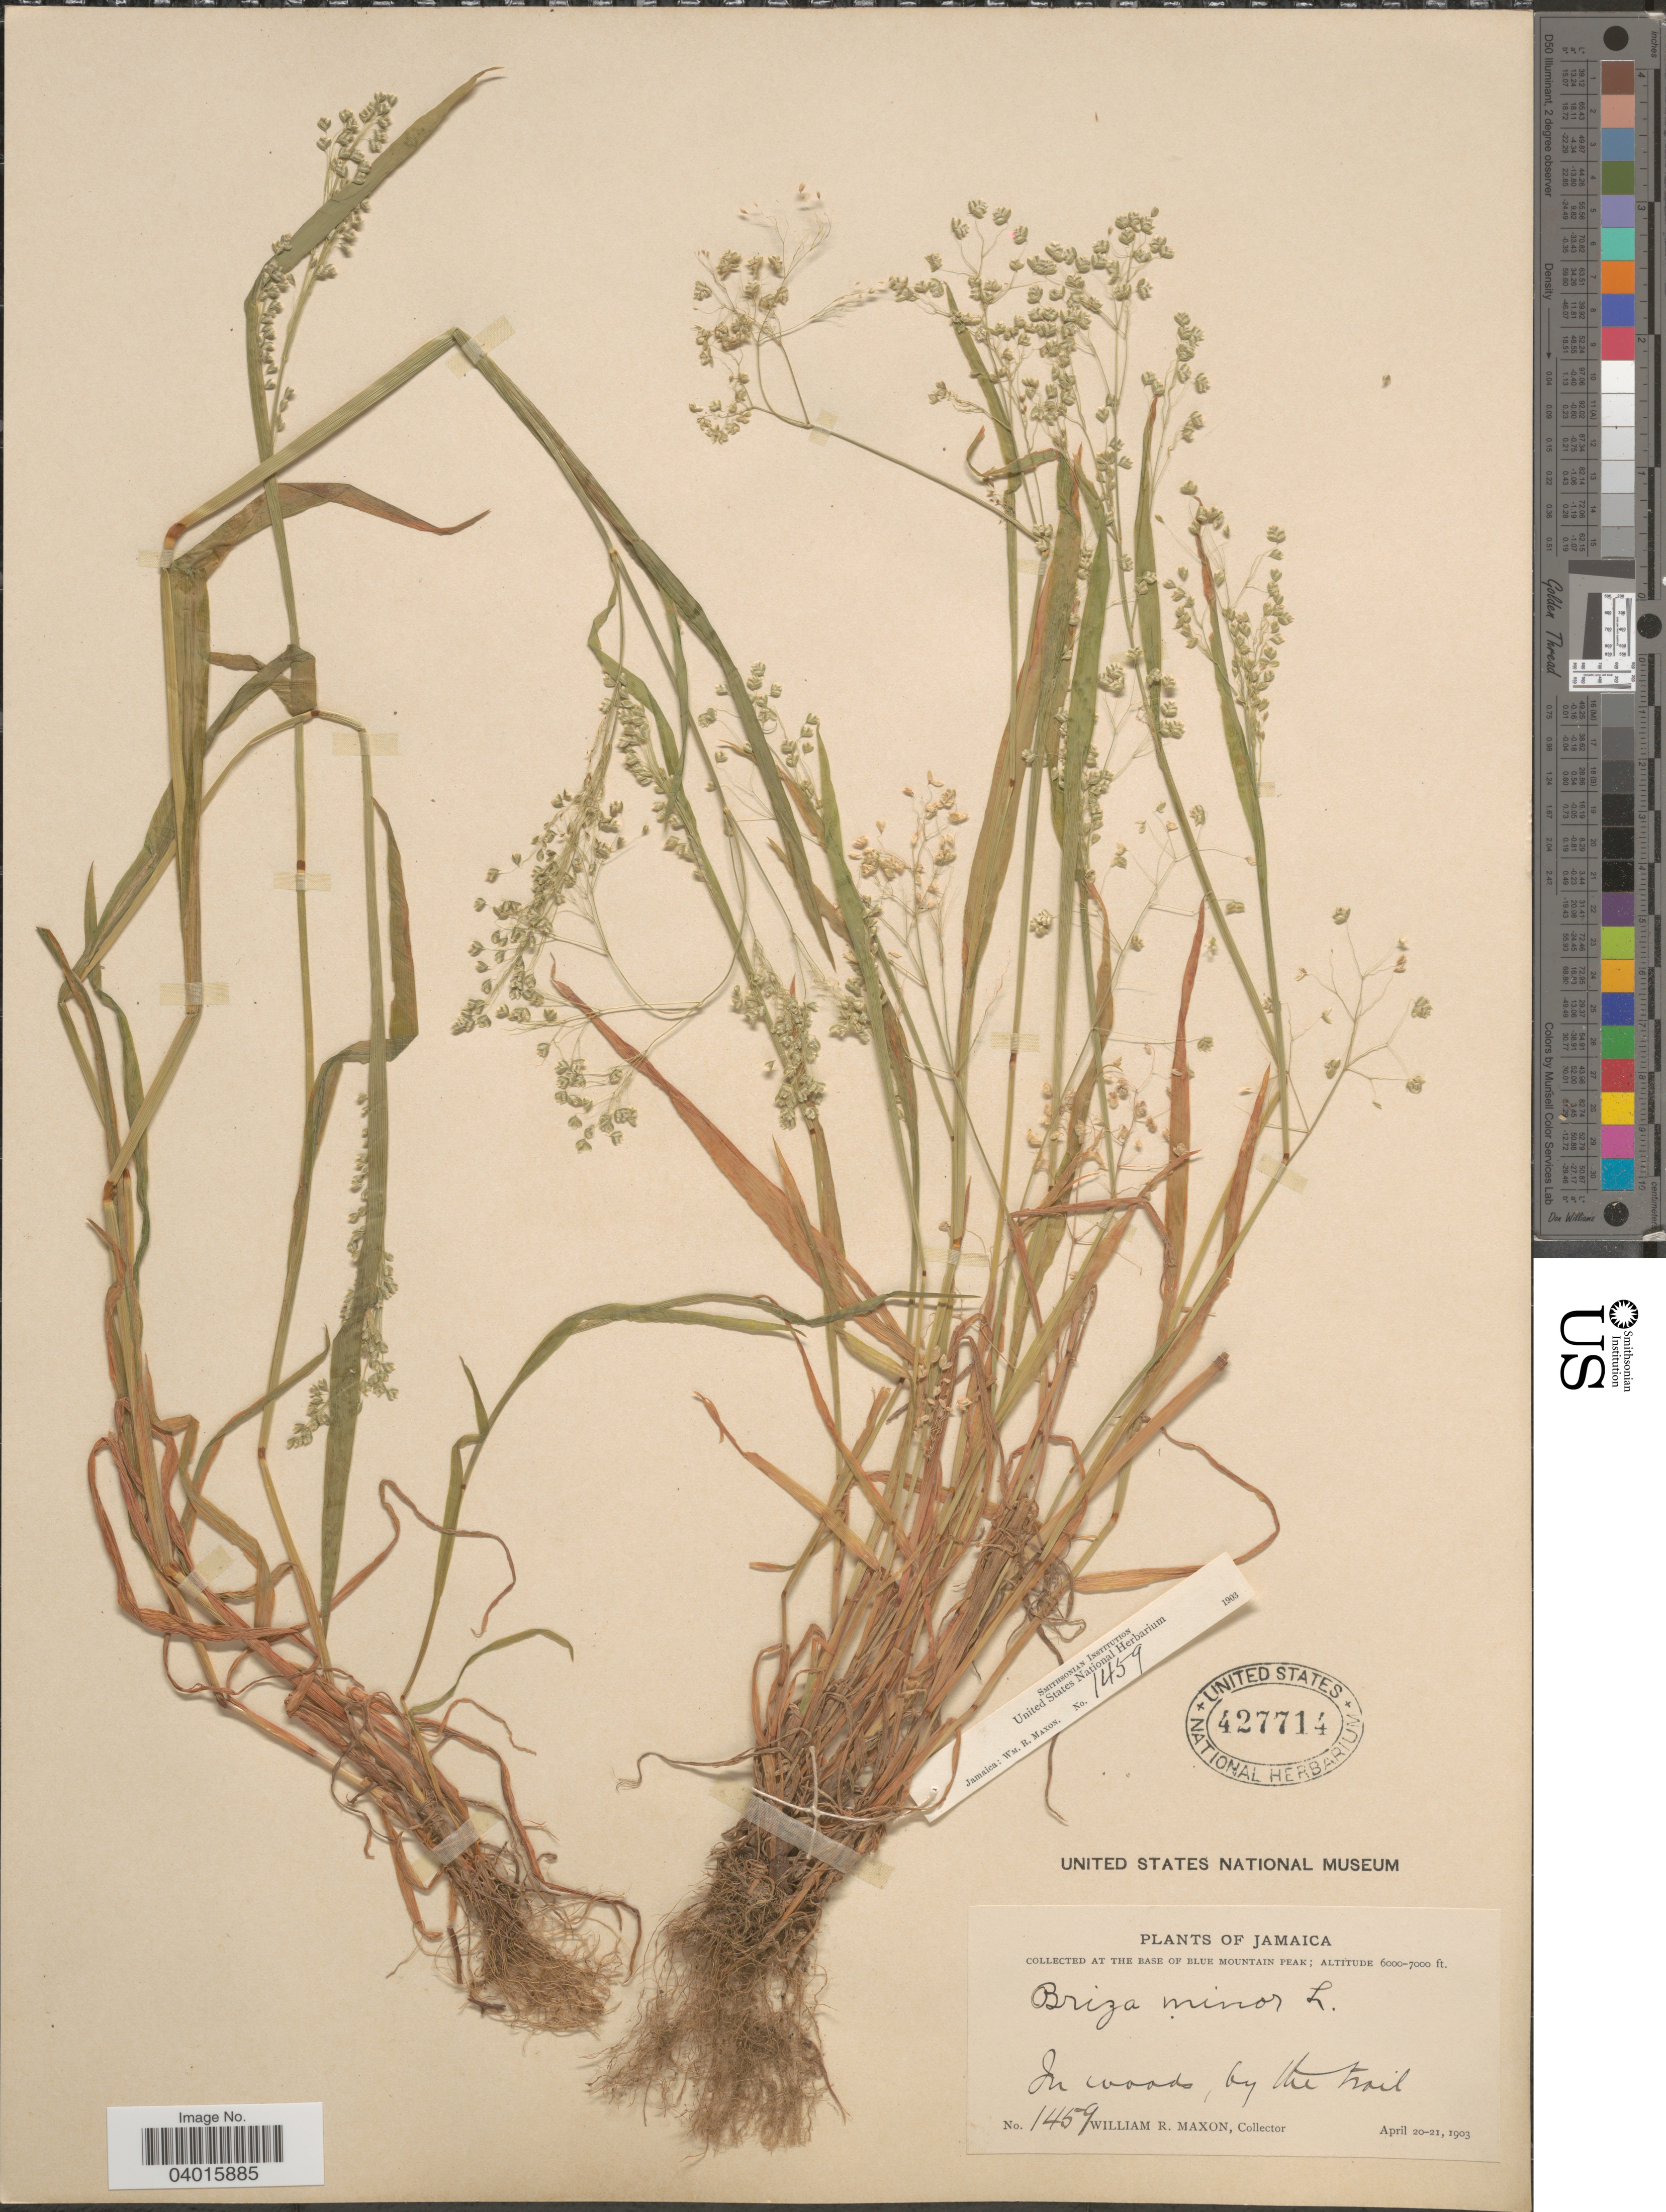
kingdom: Plantae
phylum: Tracheophyta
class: Liliopsida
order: Poales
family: Poaceae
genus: Briza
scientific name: Briza minor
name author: L.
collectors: W. R. Maxon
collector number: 1459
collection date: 1903-04-20/1903-04-21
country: Jamaica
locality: In woods, by the trail.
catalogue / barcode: US 427714